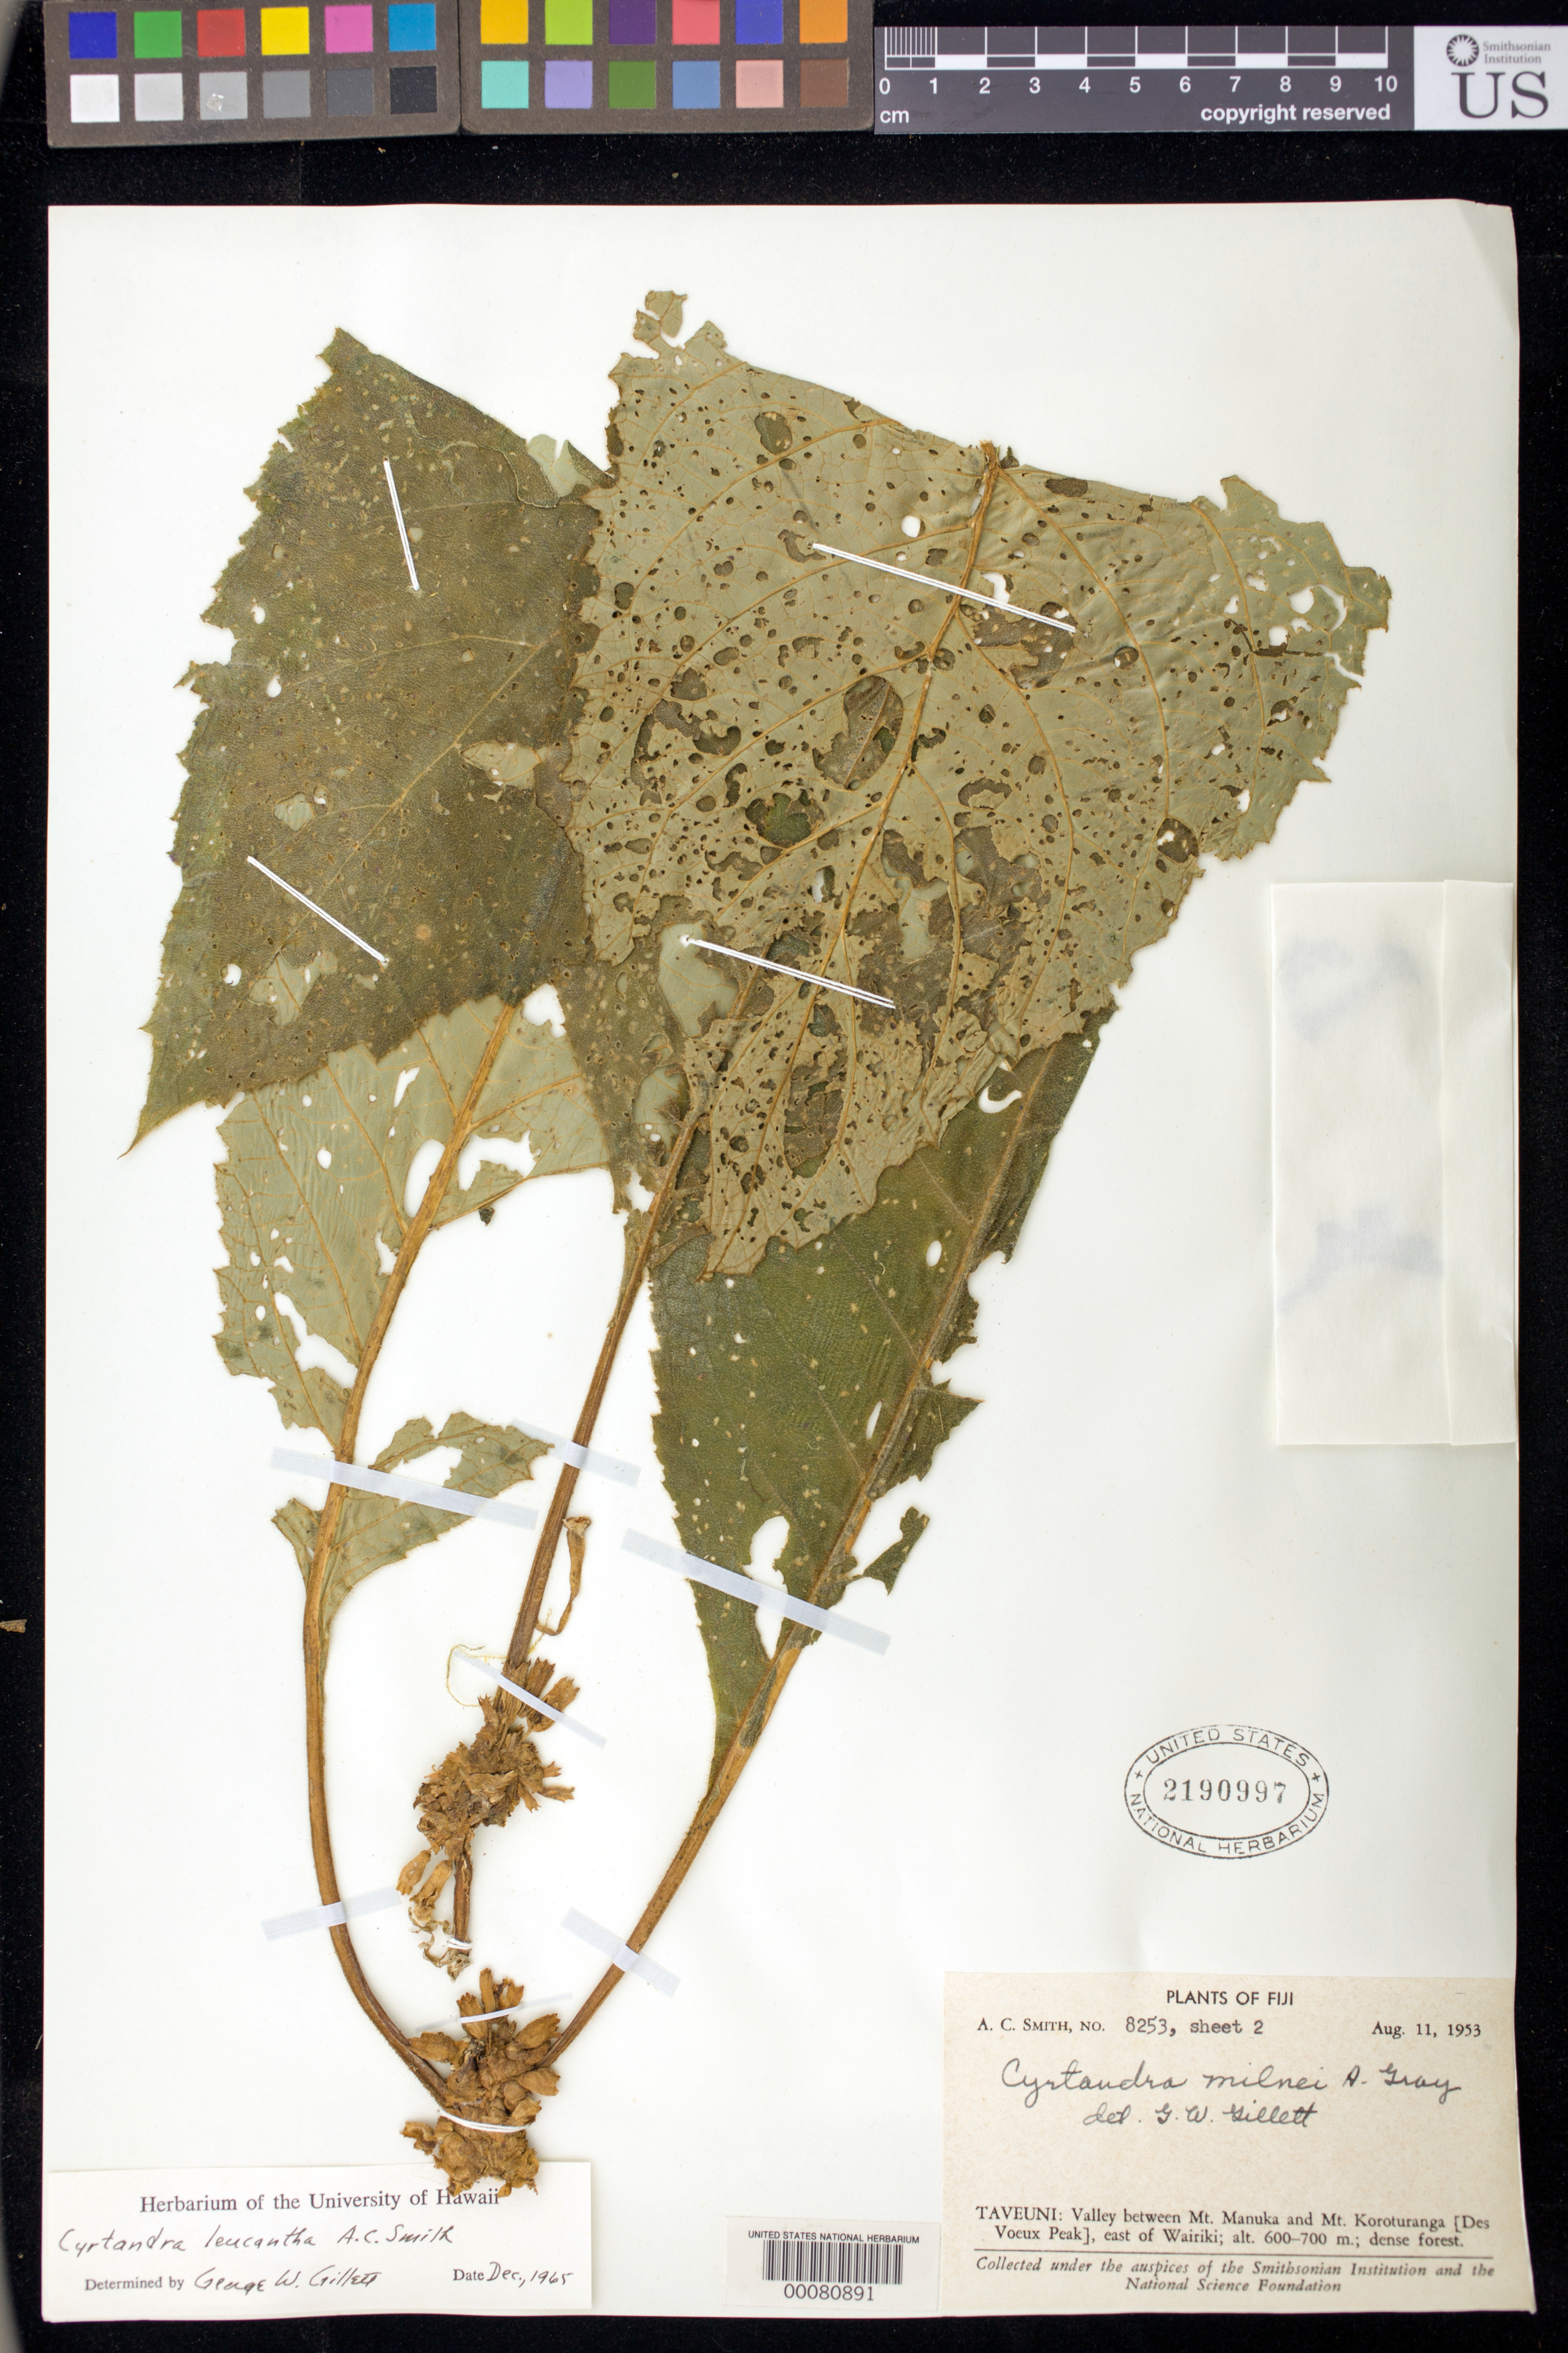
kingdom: Plantae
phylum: Tracheophyta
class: Magnoliopsida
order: Lamiales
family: Gesneriaceae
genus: Cyrtandra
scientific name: Cyrtandra leucantha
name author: A.C. Sm.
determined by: Gillett, G. W.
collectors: A. C. Smith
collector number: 8253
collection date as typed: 11 Aug 1953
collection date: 1953-08-11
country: Fiji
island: Taveuni I.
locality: Taveuni, valley between mt manuka and mt koroturanga ¢des voeux peak!, e of wairiki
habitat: Dense forest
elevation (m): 600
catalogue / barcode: US 2190997